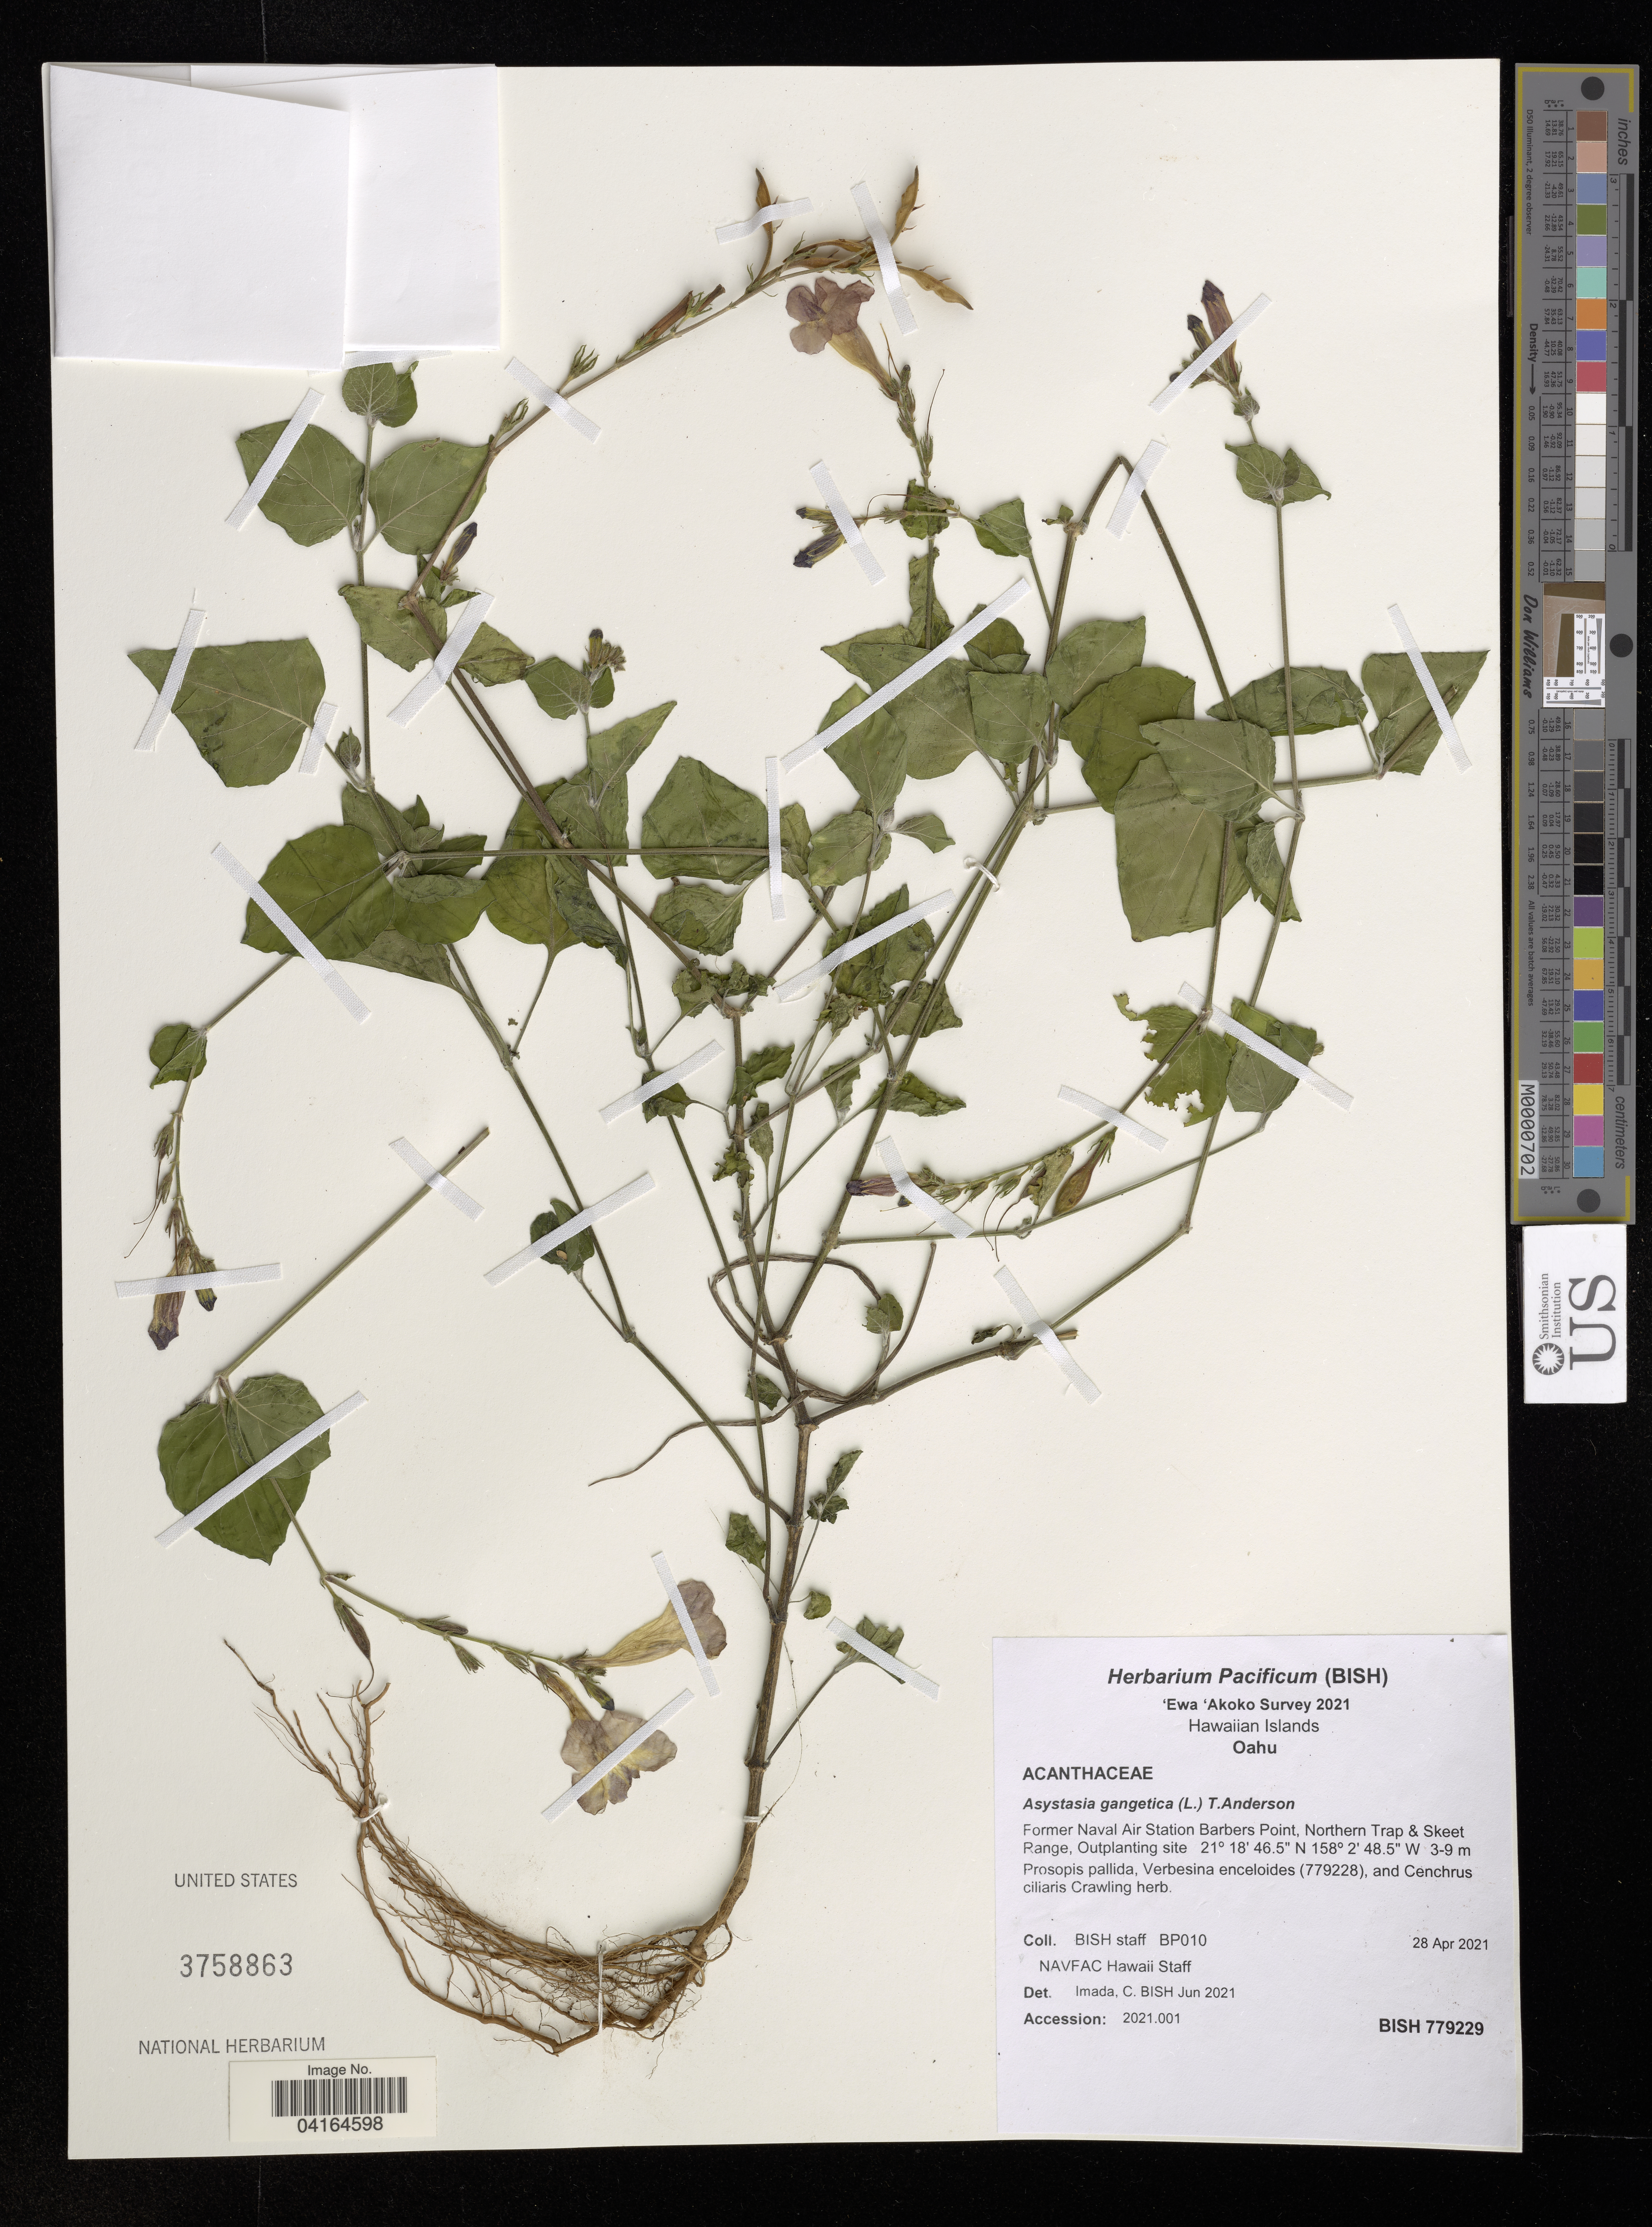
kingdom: Plantae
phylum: Tracheophyta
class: Magnoliopsida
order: Lamiales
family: Acanthaceae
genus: Asystasia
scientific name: Asystasia gangetica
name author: (L.) T. Anderson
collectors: Bernice P. Bishop Museum & N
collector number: BP010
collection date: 2021-04-28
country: United States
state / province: Hawaii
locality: Hawaiian Islands. Oahu. Former Naval Air Station Barbers Point, Northern Trap & Skeet Range, Outplanting site.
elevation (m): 3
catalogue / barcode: US 3758863